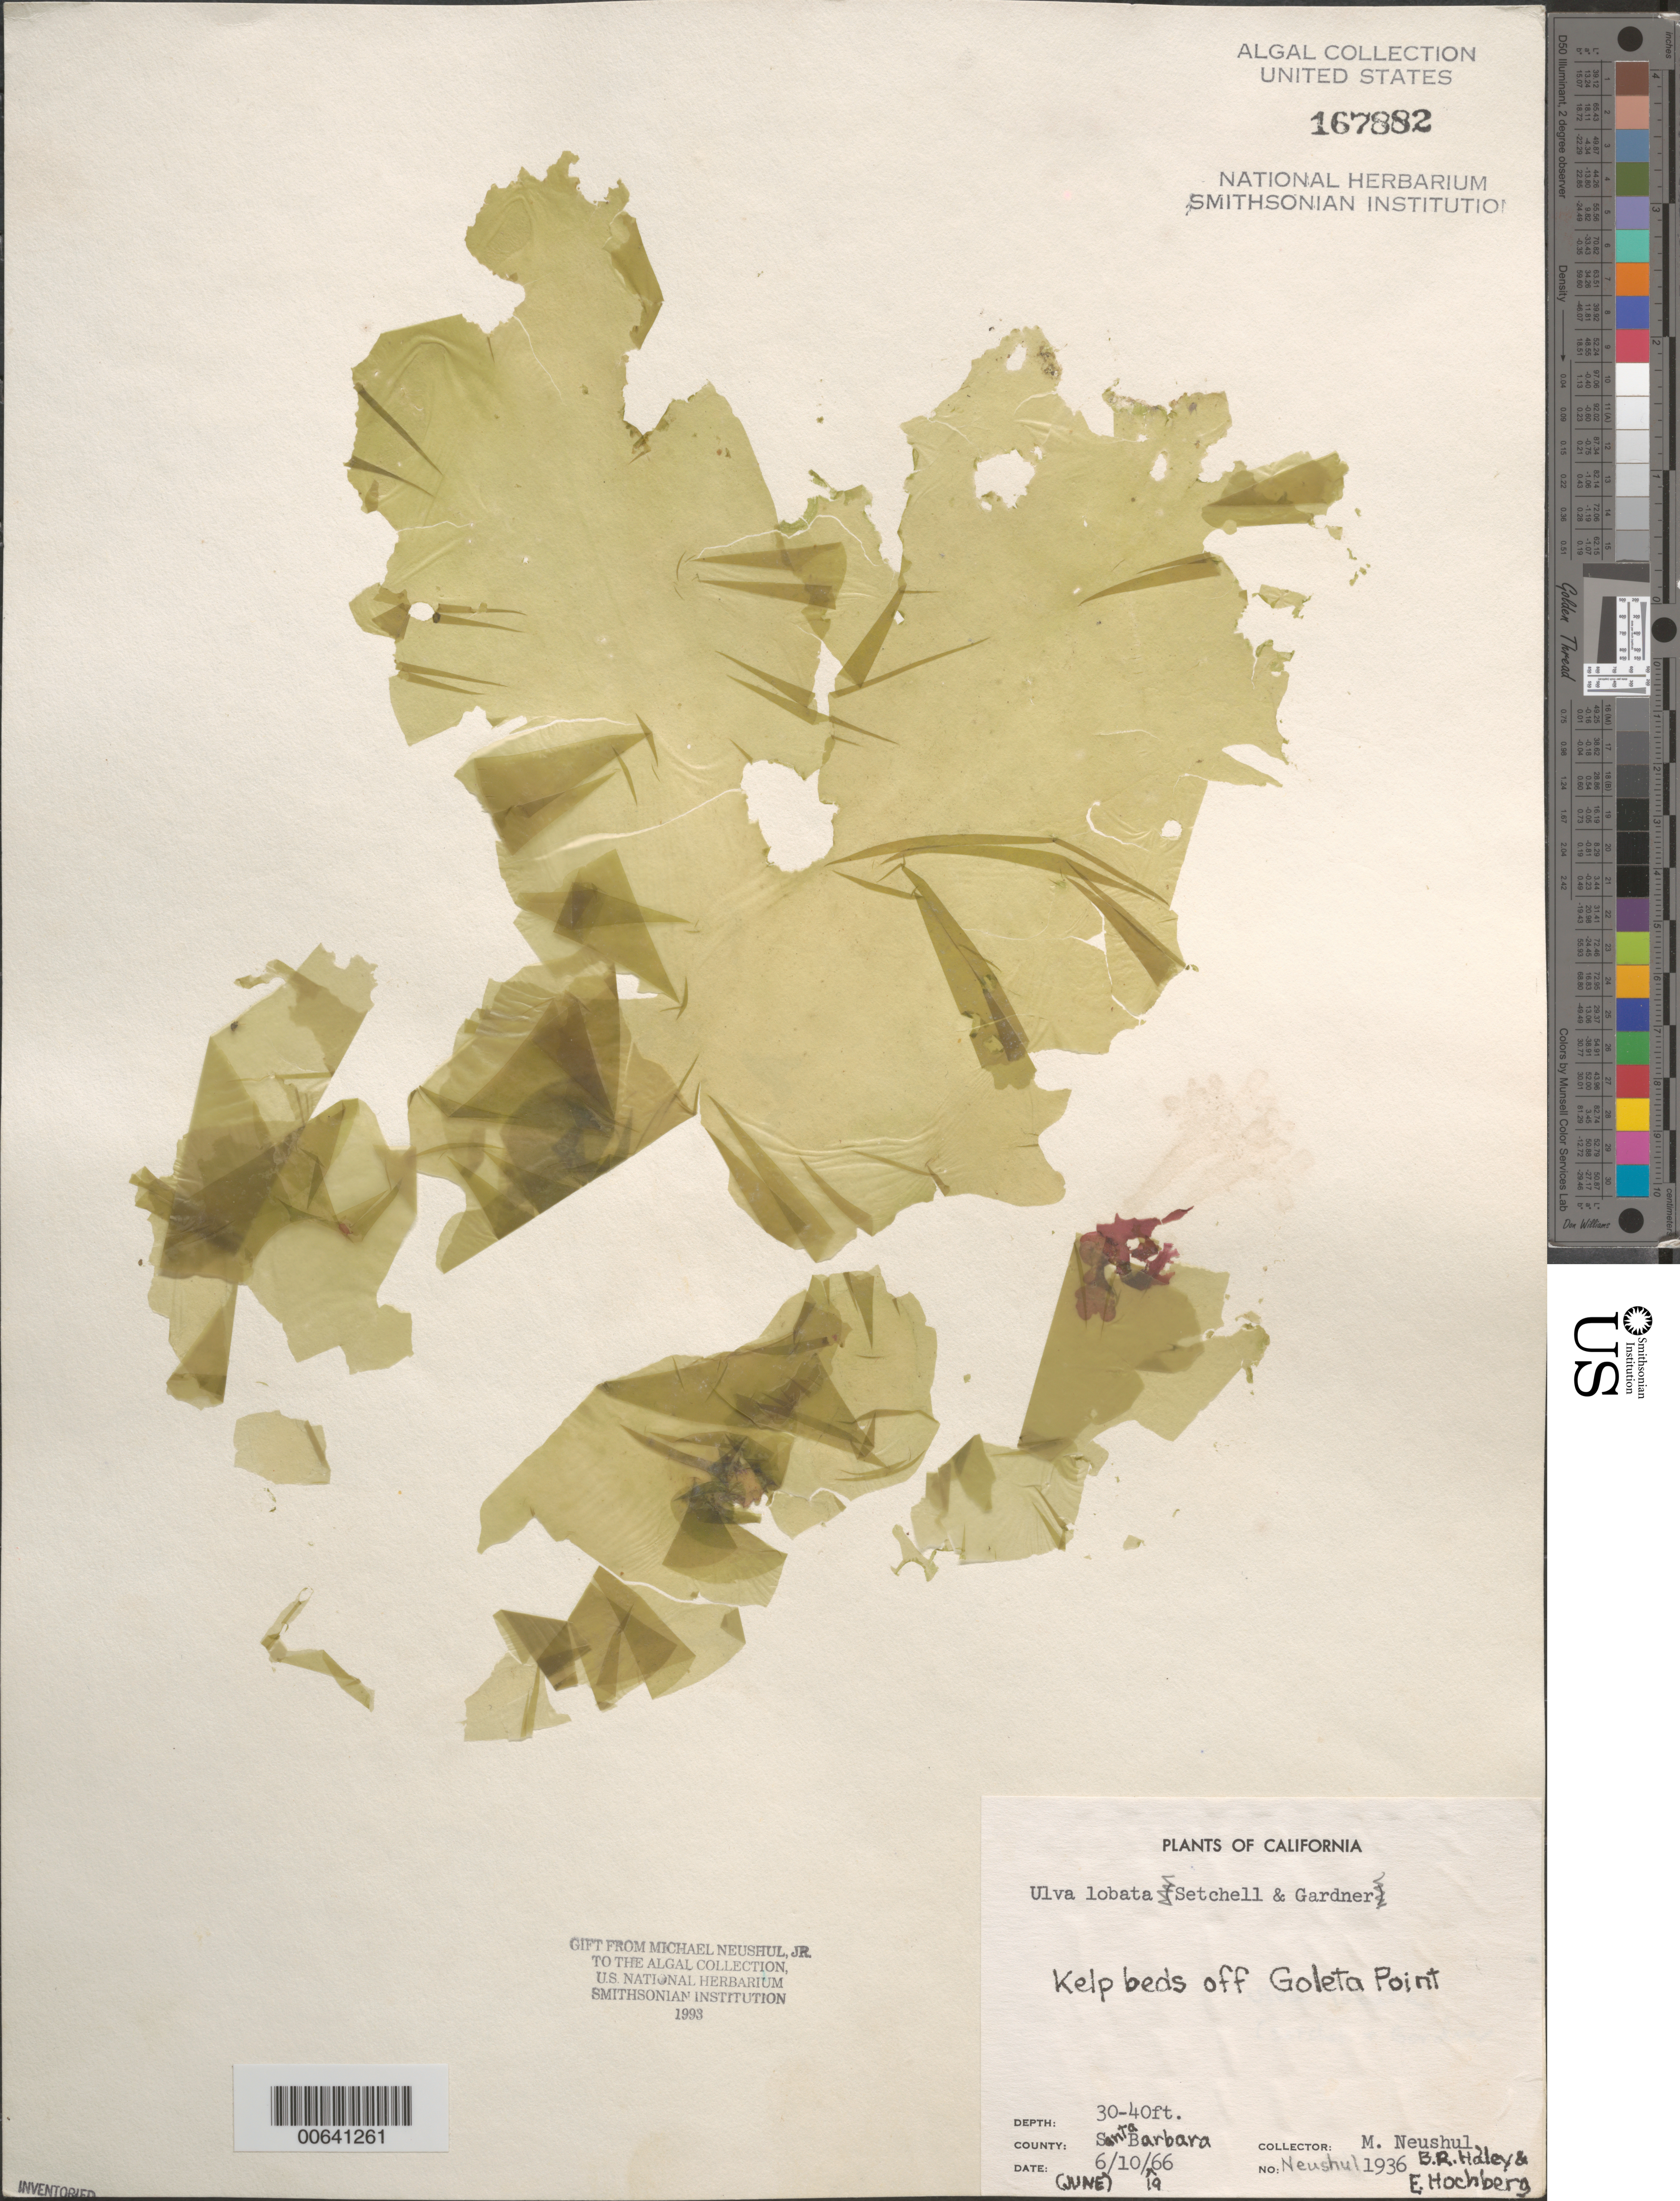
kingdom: Plantae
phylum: Chlorophyta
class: Ulvophyceae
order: Ulvales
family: Ulvaceae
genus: Ulva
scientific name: Ulva lactuca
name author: L.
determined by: Algae name updating Project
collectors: M. Neushul, B. Haley & E. Hochberg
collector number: Neushul 1936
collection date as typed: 10 Jun 1966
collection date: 1966-06-10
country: United States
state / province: California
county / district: Santa Barbara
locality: Off Goleta Point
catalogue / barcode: US 167882